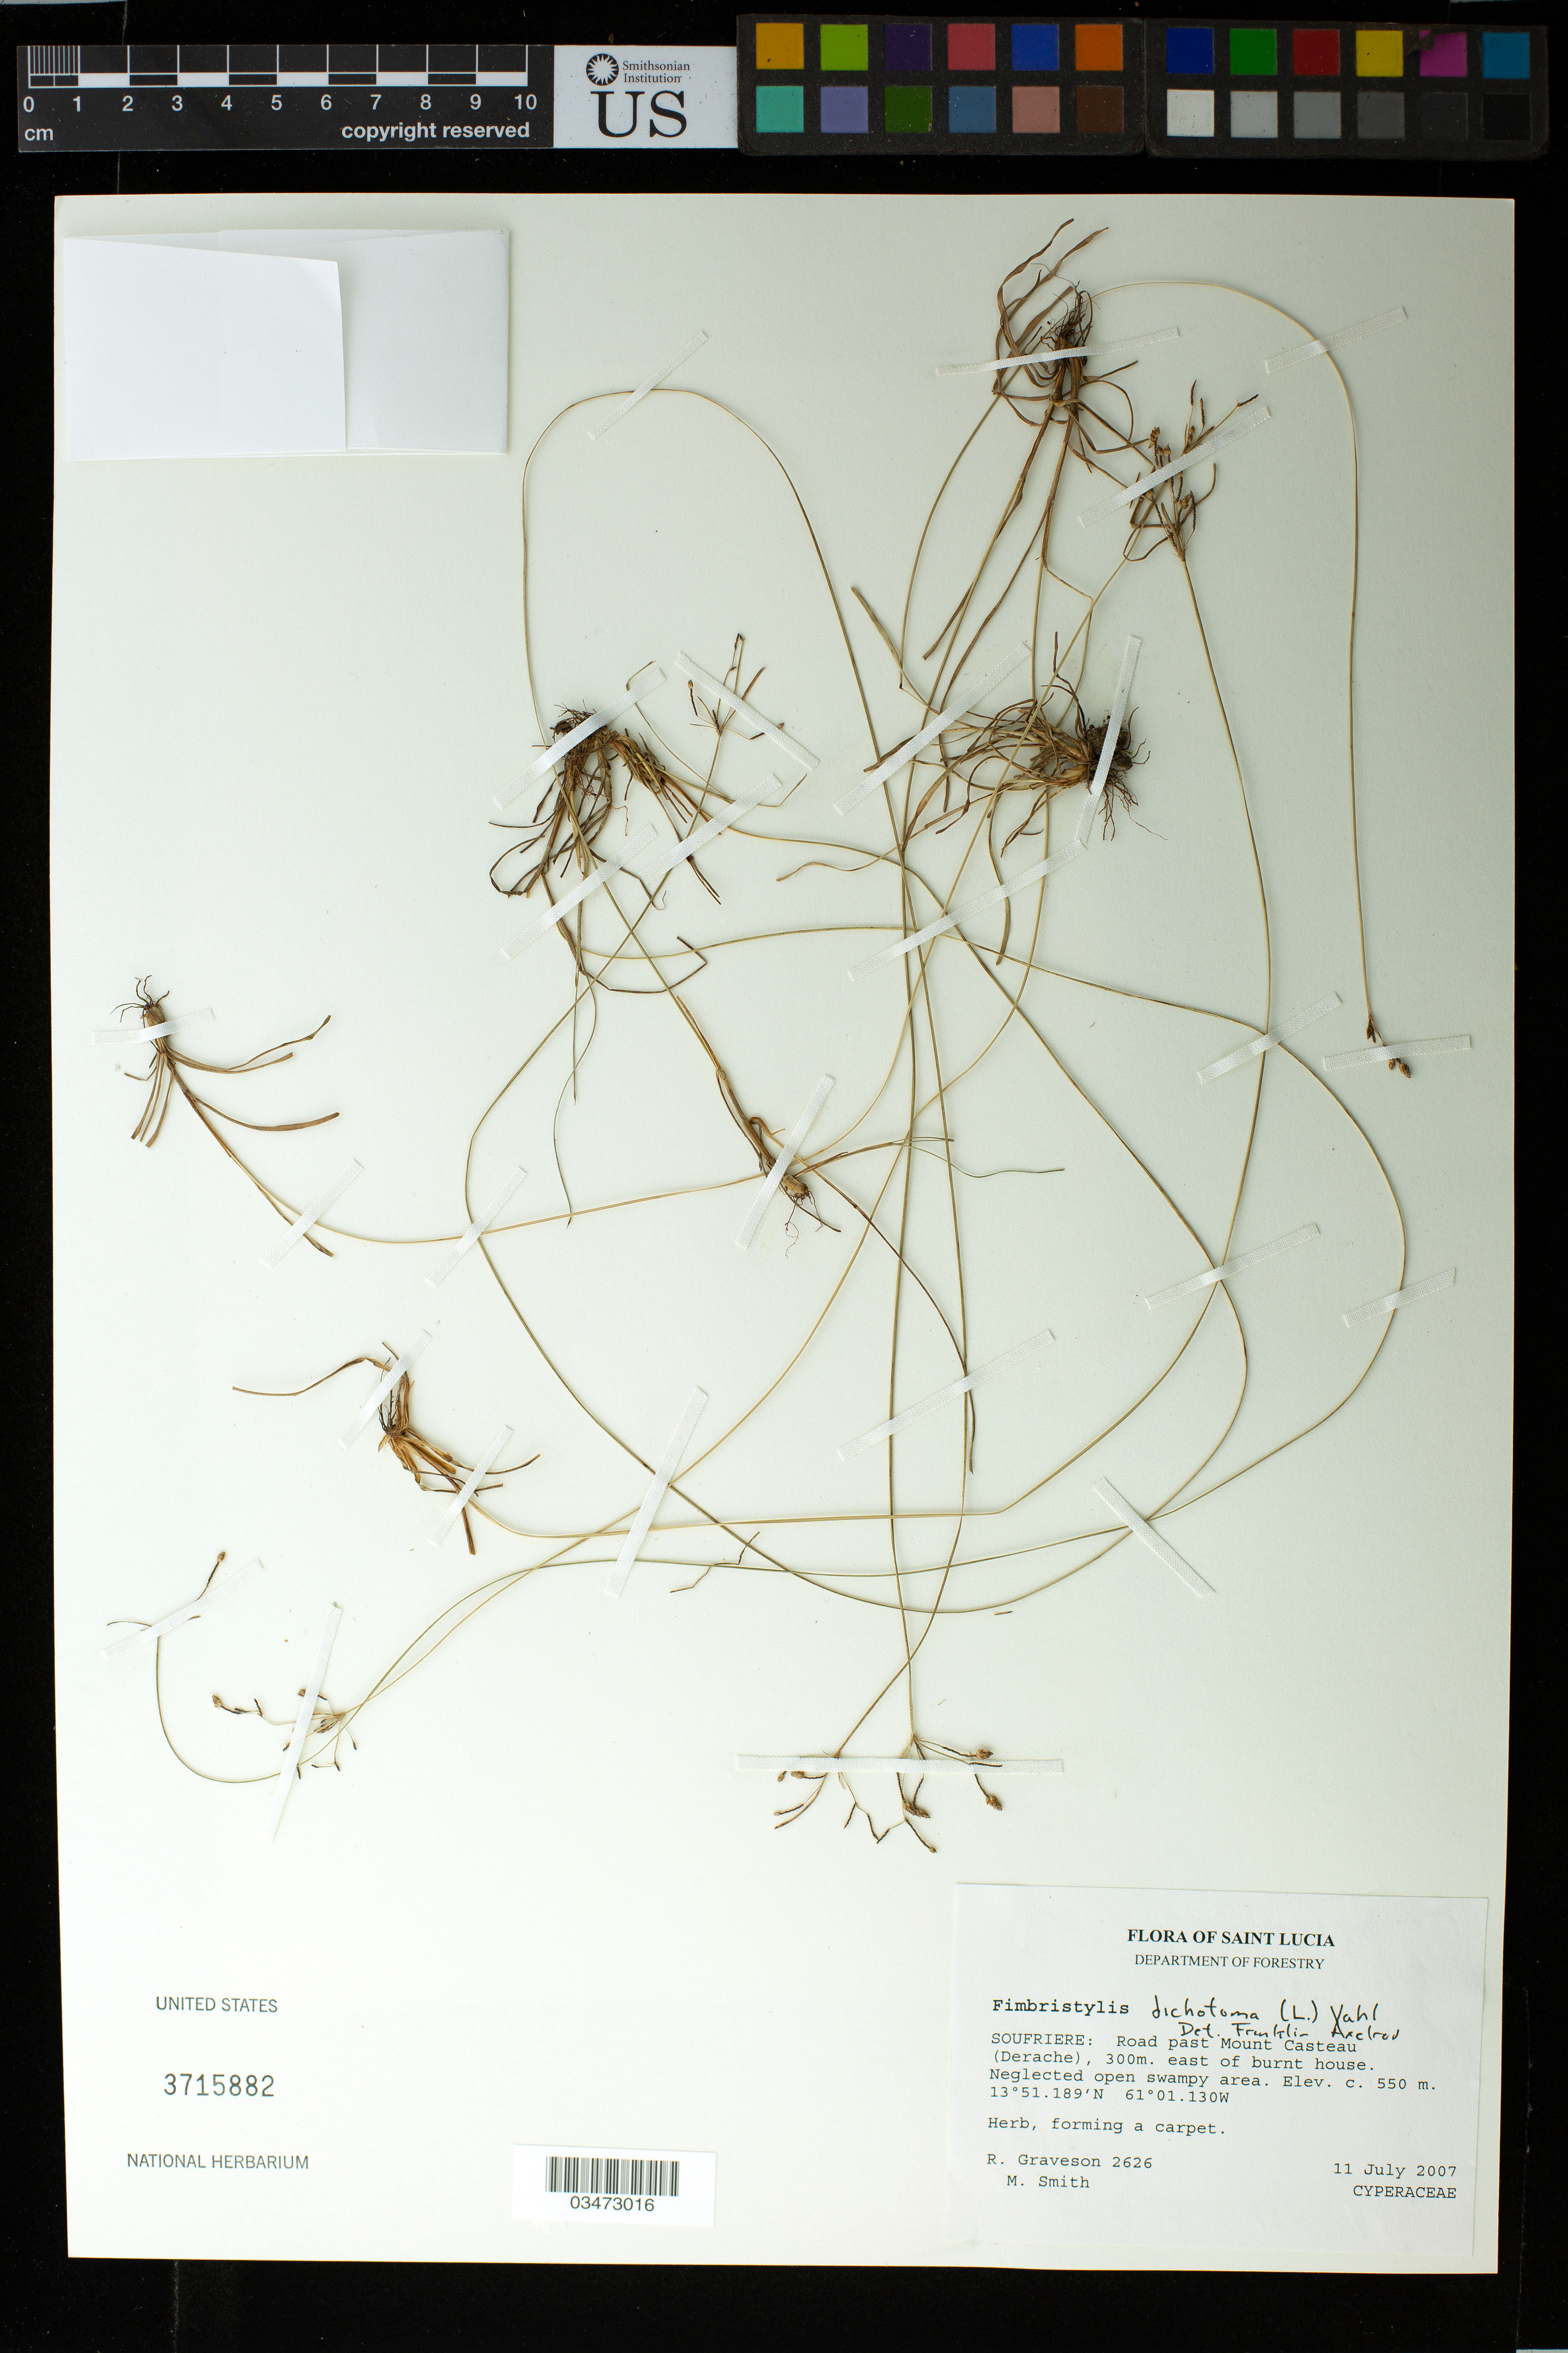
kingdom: Plantae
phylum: Tracheophyta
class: Liliopsida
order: Poales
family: Cyperaceae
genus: Fimbristylis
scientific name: Fimbristylis dichotoma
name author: (L.) Vahl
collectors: R. Graveson, M. Smith & V. Sealys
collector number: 2626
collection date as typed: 11 Jul 2007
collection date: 2007-07-11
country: St. Lucia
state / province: Soufriere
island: St. Lucia I.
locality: Road past Mount Casteau (Derache), 300m. East of burnt house. Neglected open swampy area.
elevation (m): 550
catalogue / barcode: US 3715882